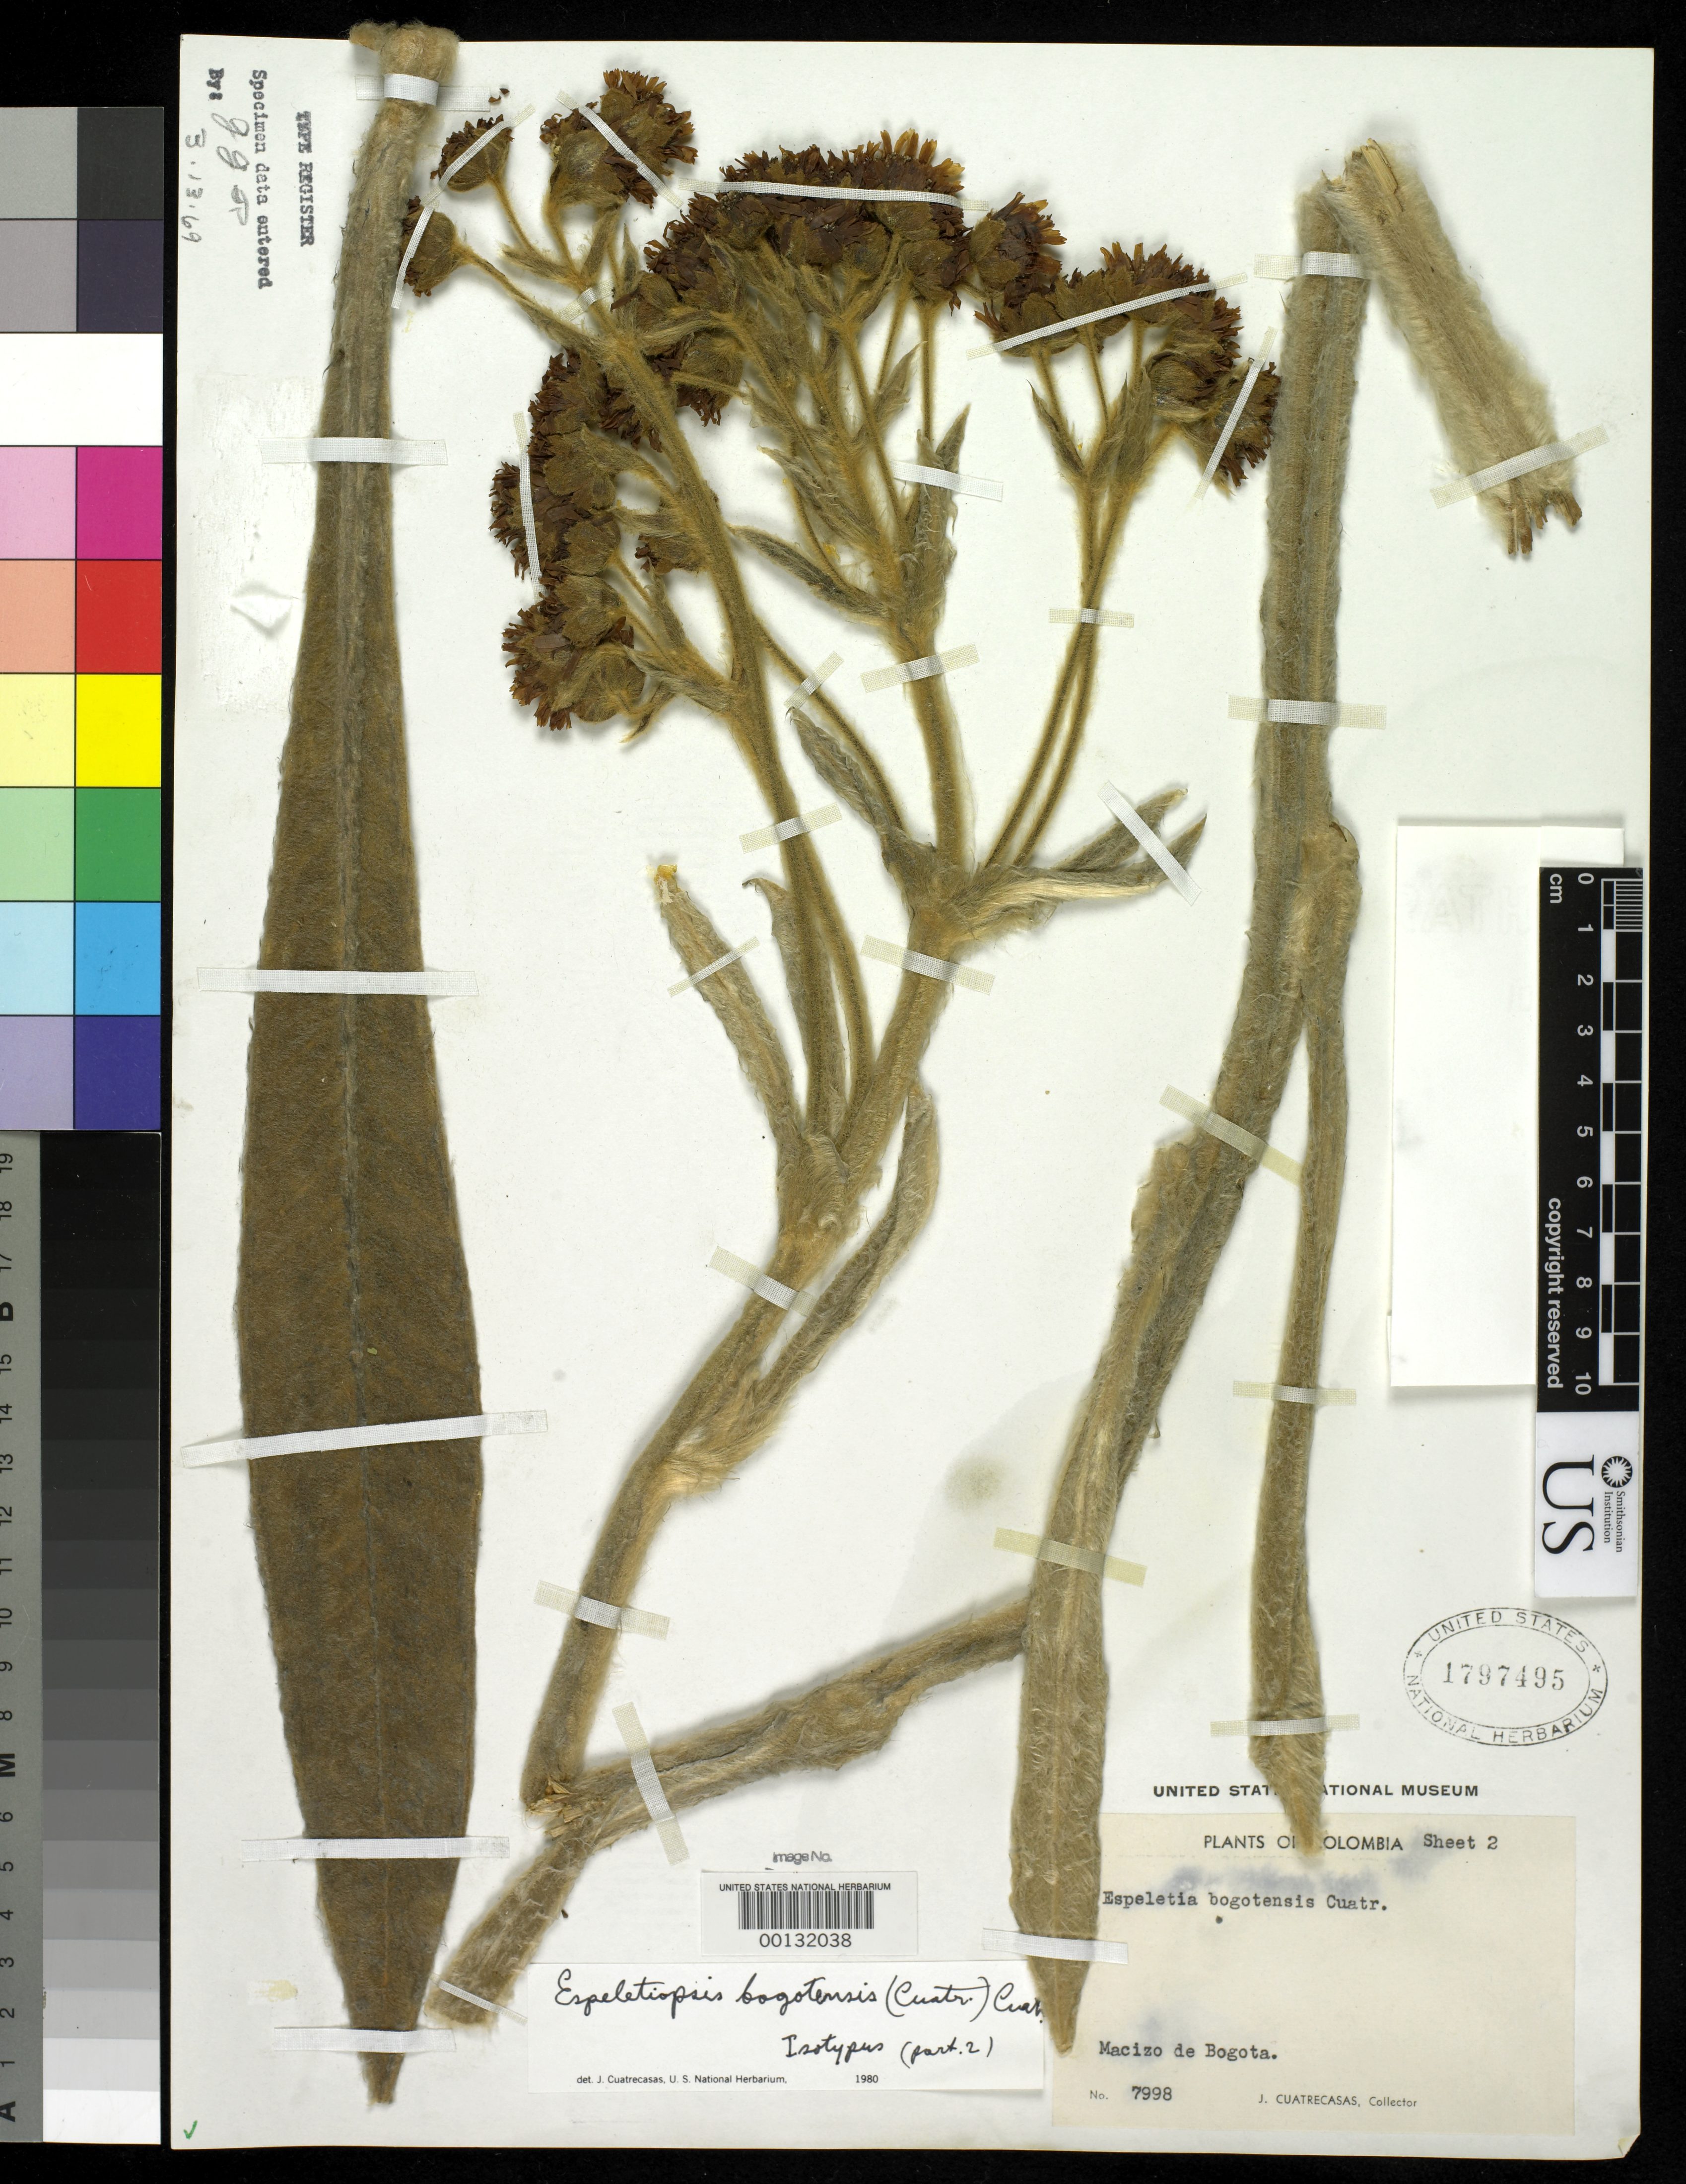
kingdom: Plantae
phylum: Tracheophyta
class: Magnoliopsida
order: Asterales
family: Asteraceae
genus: Espeletia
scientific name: Espeletia bogotensis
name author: Cuatrec.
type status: Isotype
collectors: J. Cuatrecasas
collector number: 7998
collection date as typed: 28 Jan 1940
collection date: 1940-01-28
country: Colombia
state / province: Cundinamarca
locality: Macizo de Bogota.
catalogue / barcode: US 1797495